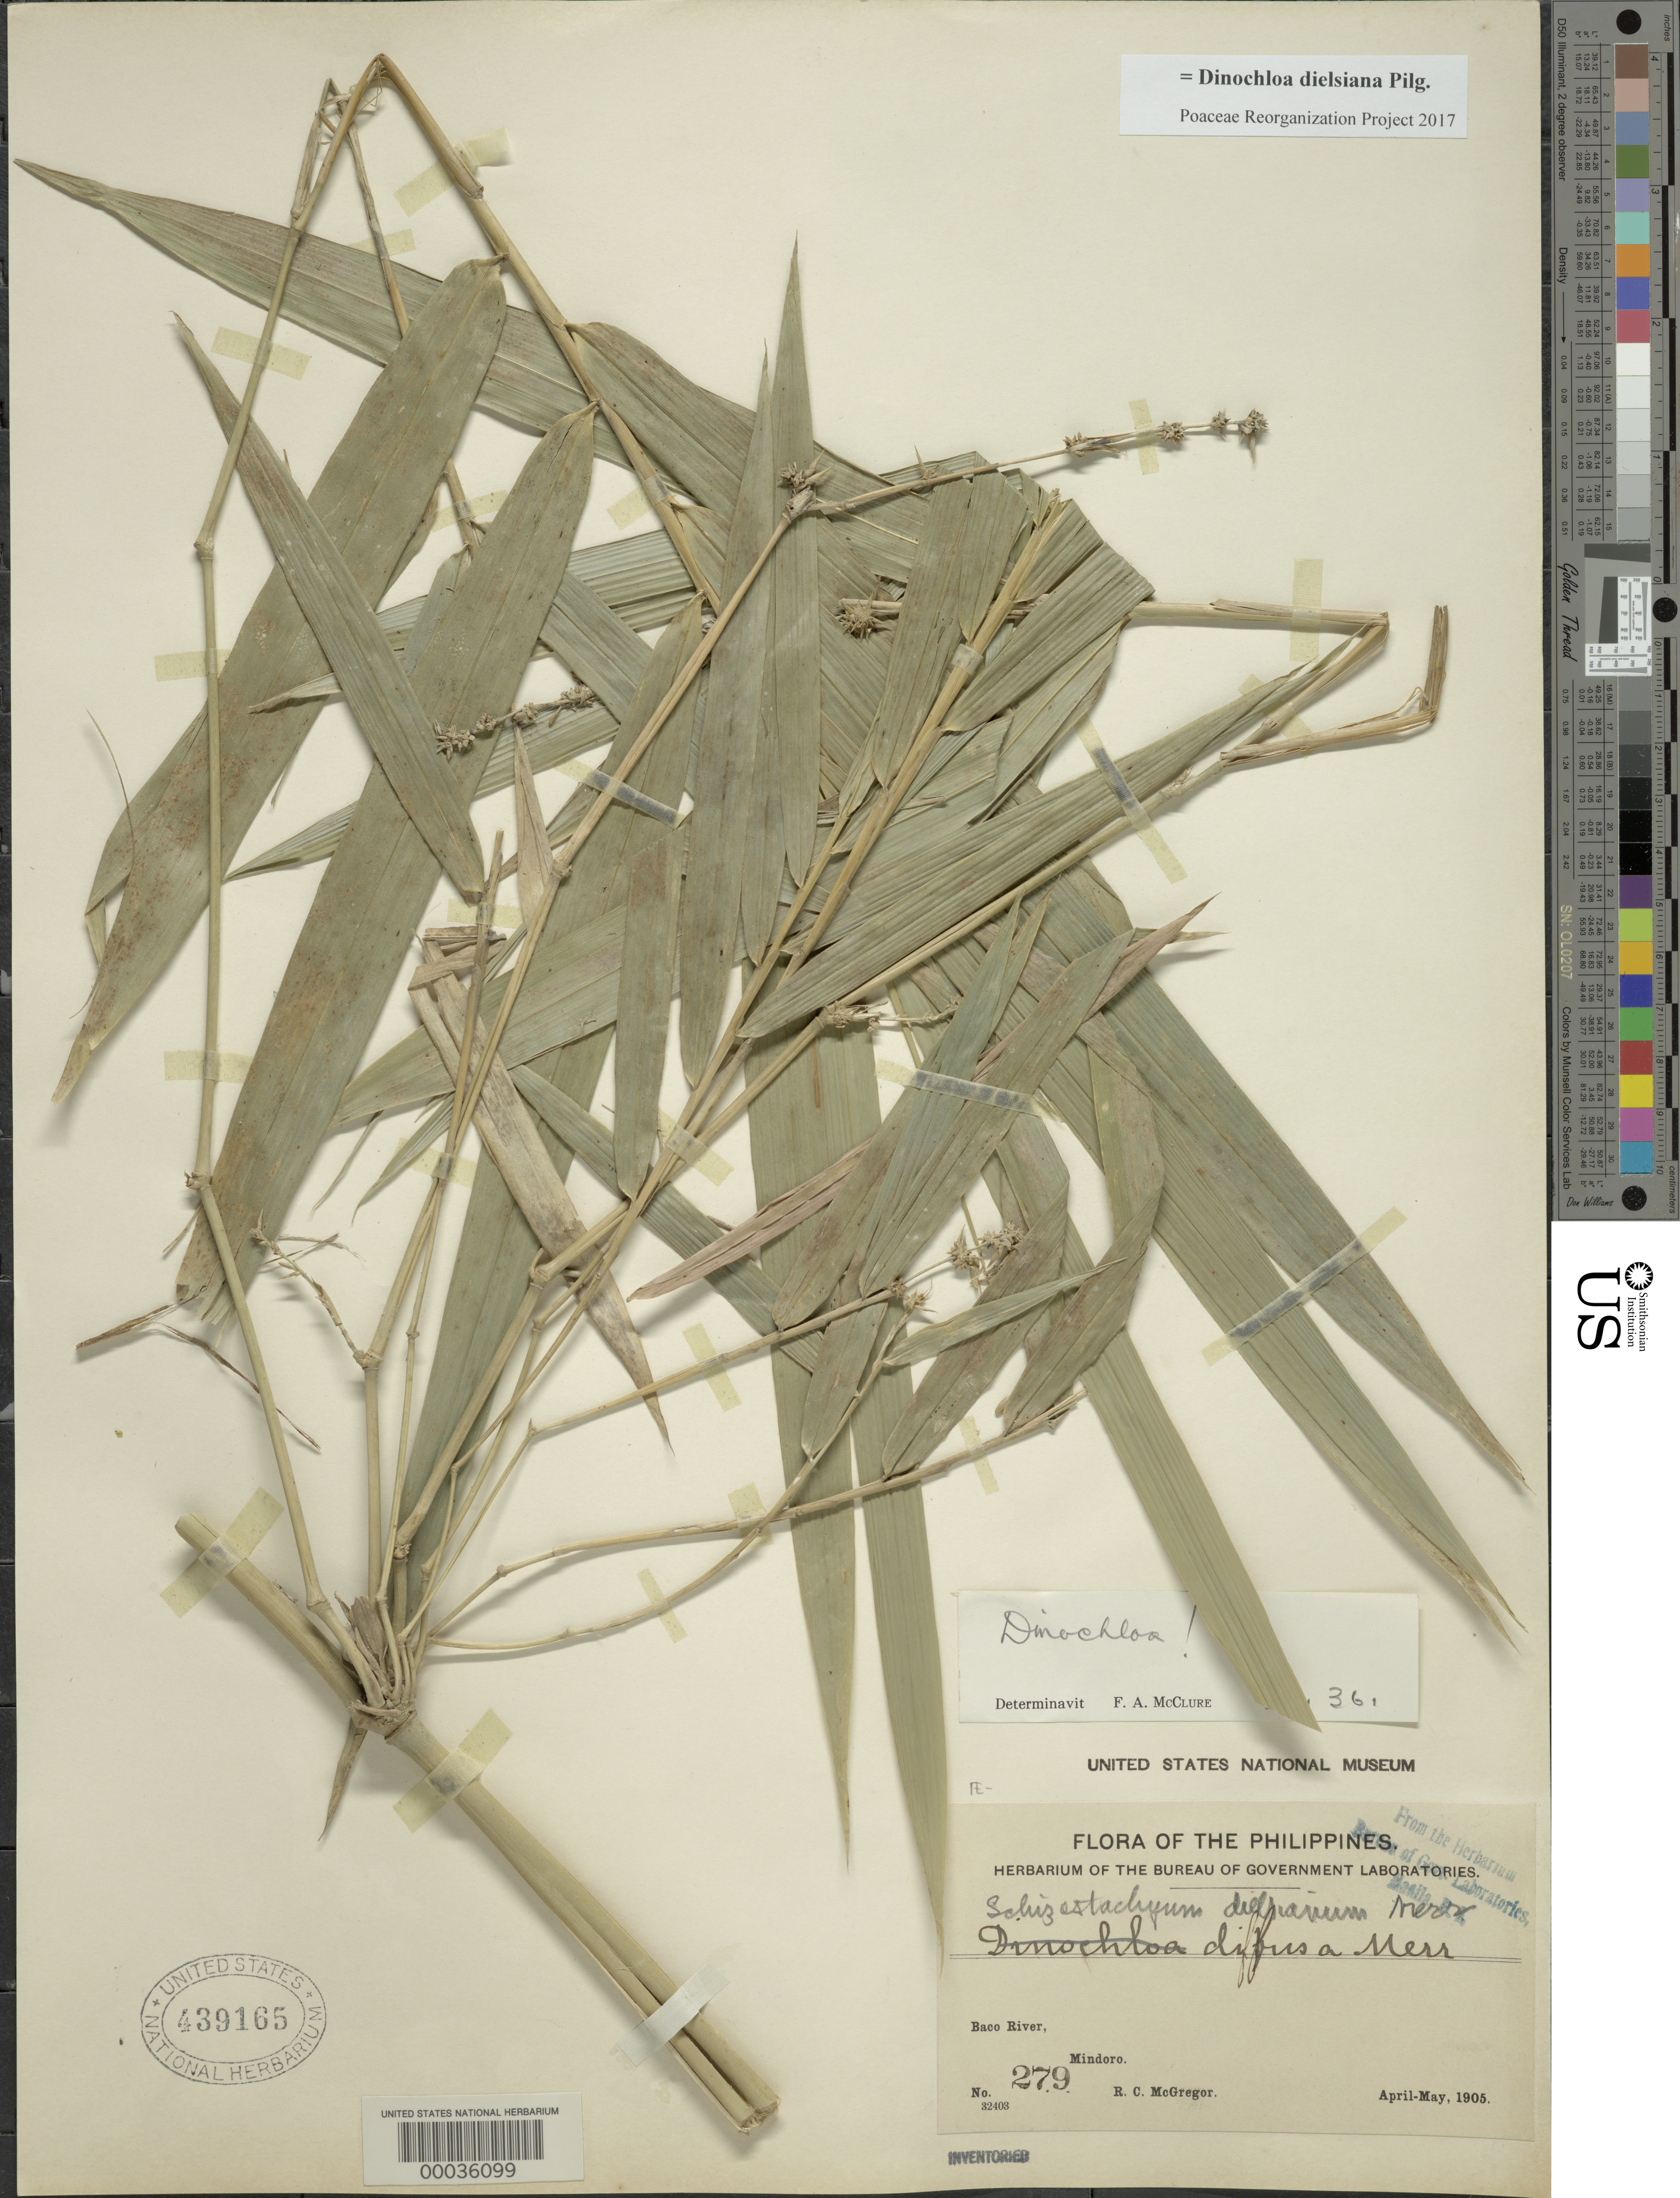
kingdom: Plantae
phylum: Tracheophyta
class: Liliopsida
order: Poales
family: Poaceae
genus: Dinochloa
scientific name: Dinochloa dielsiana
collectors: R. C. McGregor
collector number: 279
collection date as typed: Apr 1905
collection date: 1905-04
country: Philippines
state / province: Mimaropa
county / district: Mindoro Oriental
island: Mindoro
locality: Baco River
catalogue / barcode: US 439165